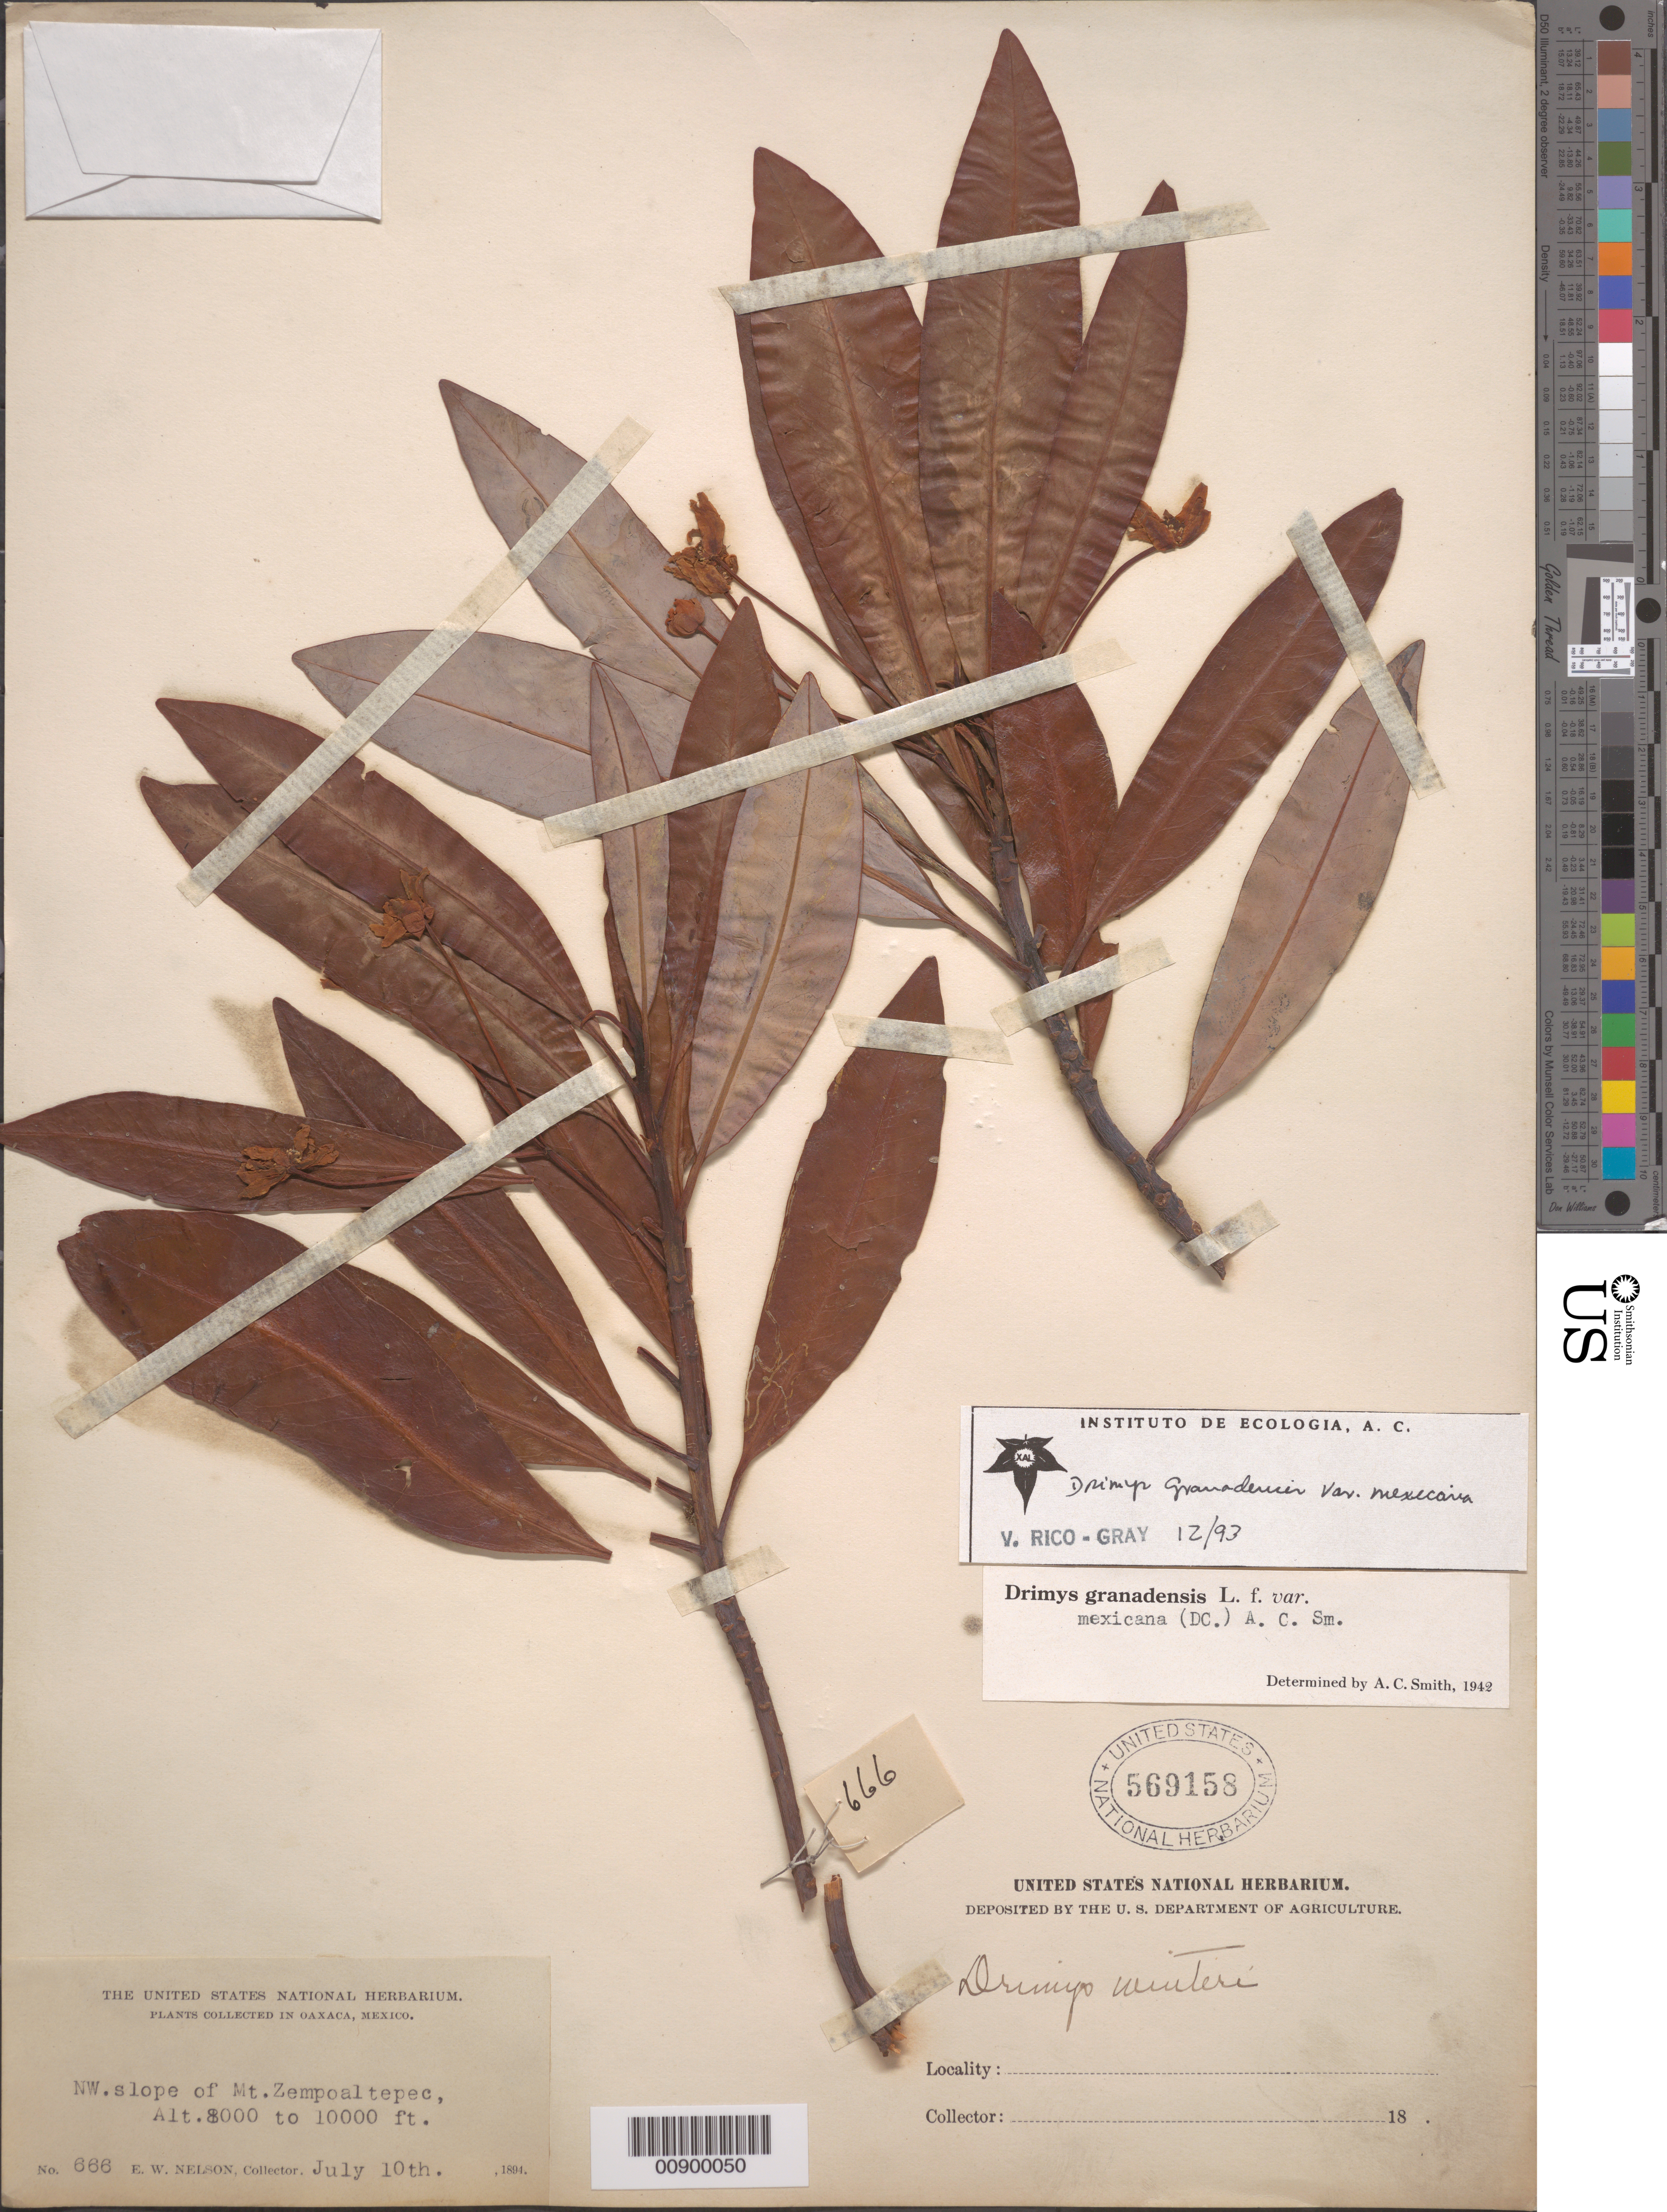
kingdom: Plantae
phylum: Tracheophyta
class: Magnoliopsida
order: Canellales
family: Winteraceae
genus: Drimys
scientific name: Drimys granadensis var. mexicana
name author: L. f.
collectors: E. W. Nelson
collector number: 666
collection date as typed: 10 Jul 1894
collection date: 1894-07-10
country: Mexico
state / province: Oaxaca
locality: NW slope of Mt. Zempoaltepec, Oaxaca.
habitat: NW slope of mountain.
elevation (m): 2438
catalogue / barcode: US 569158